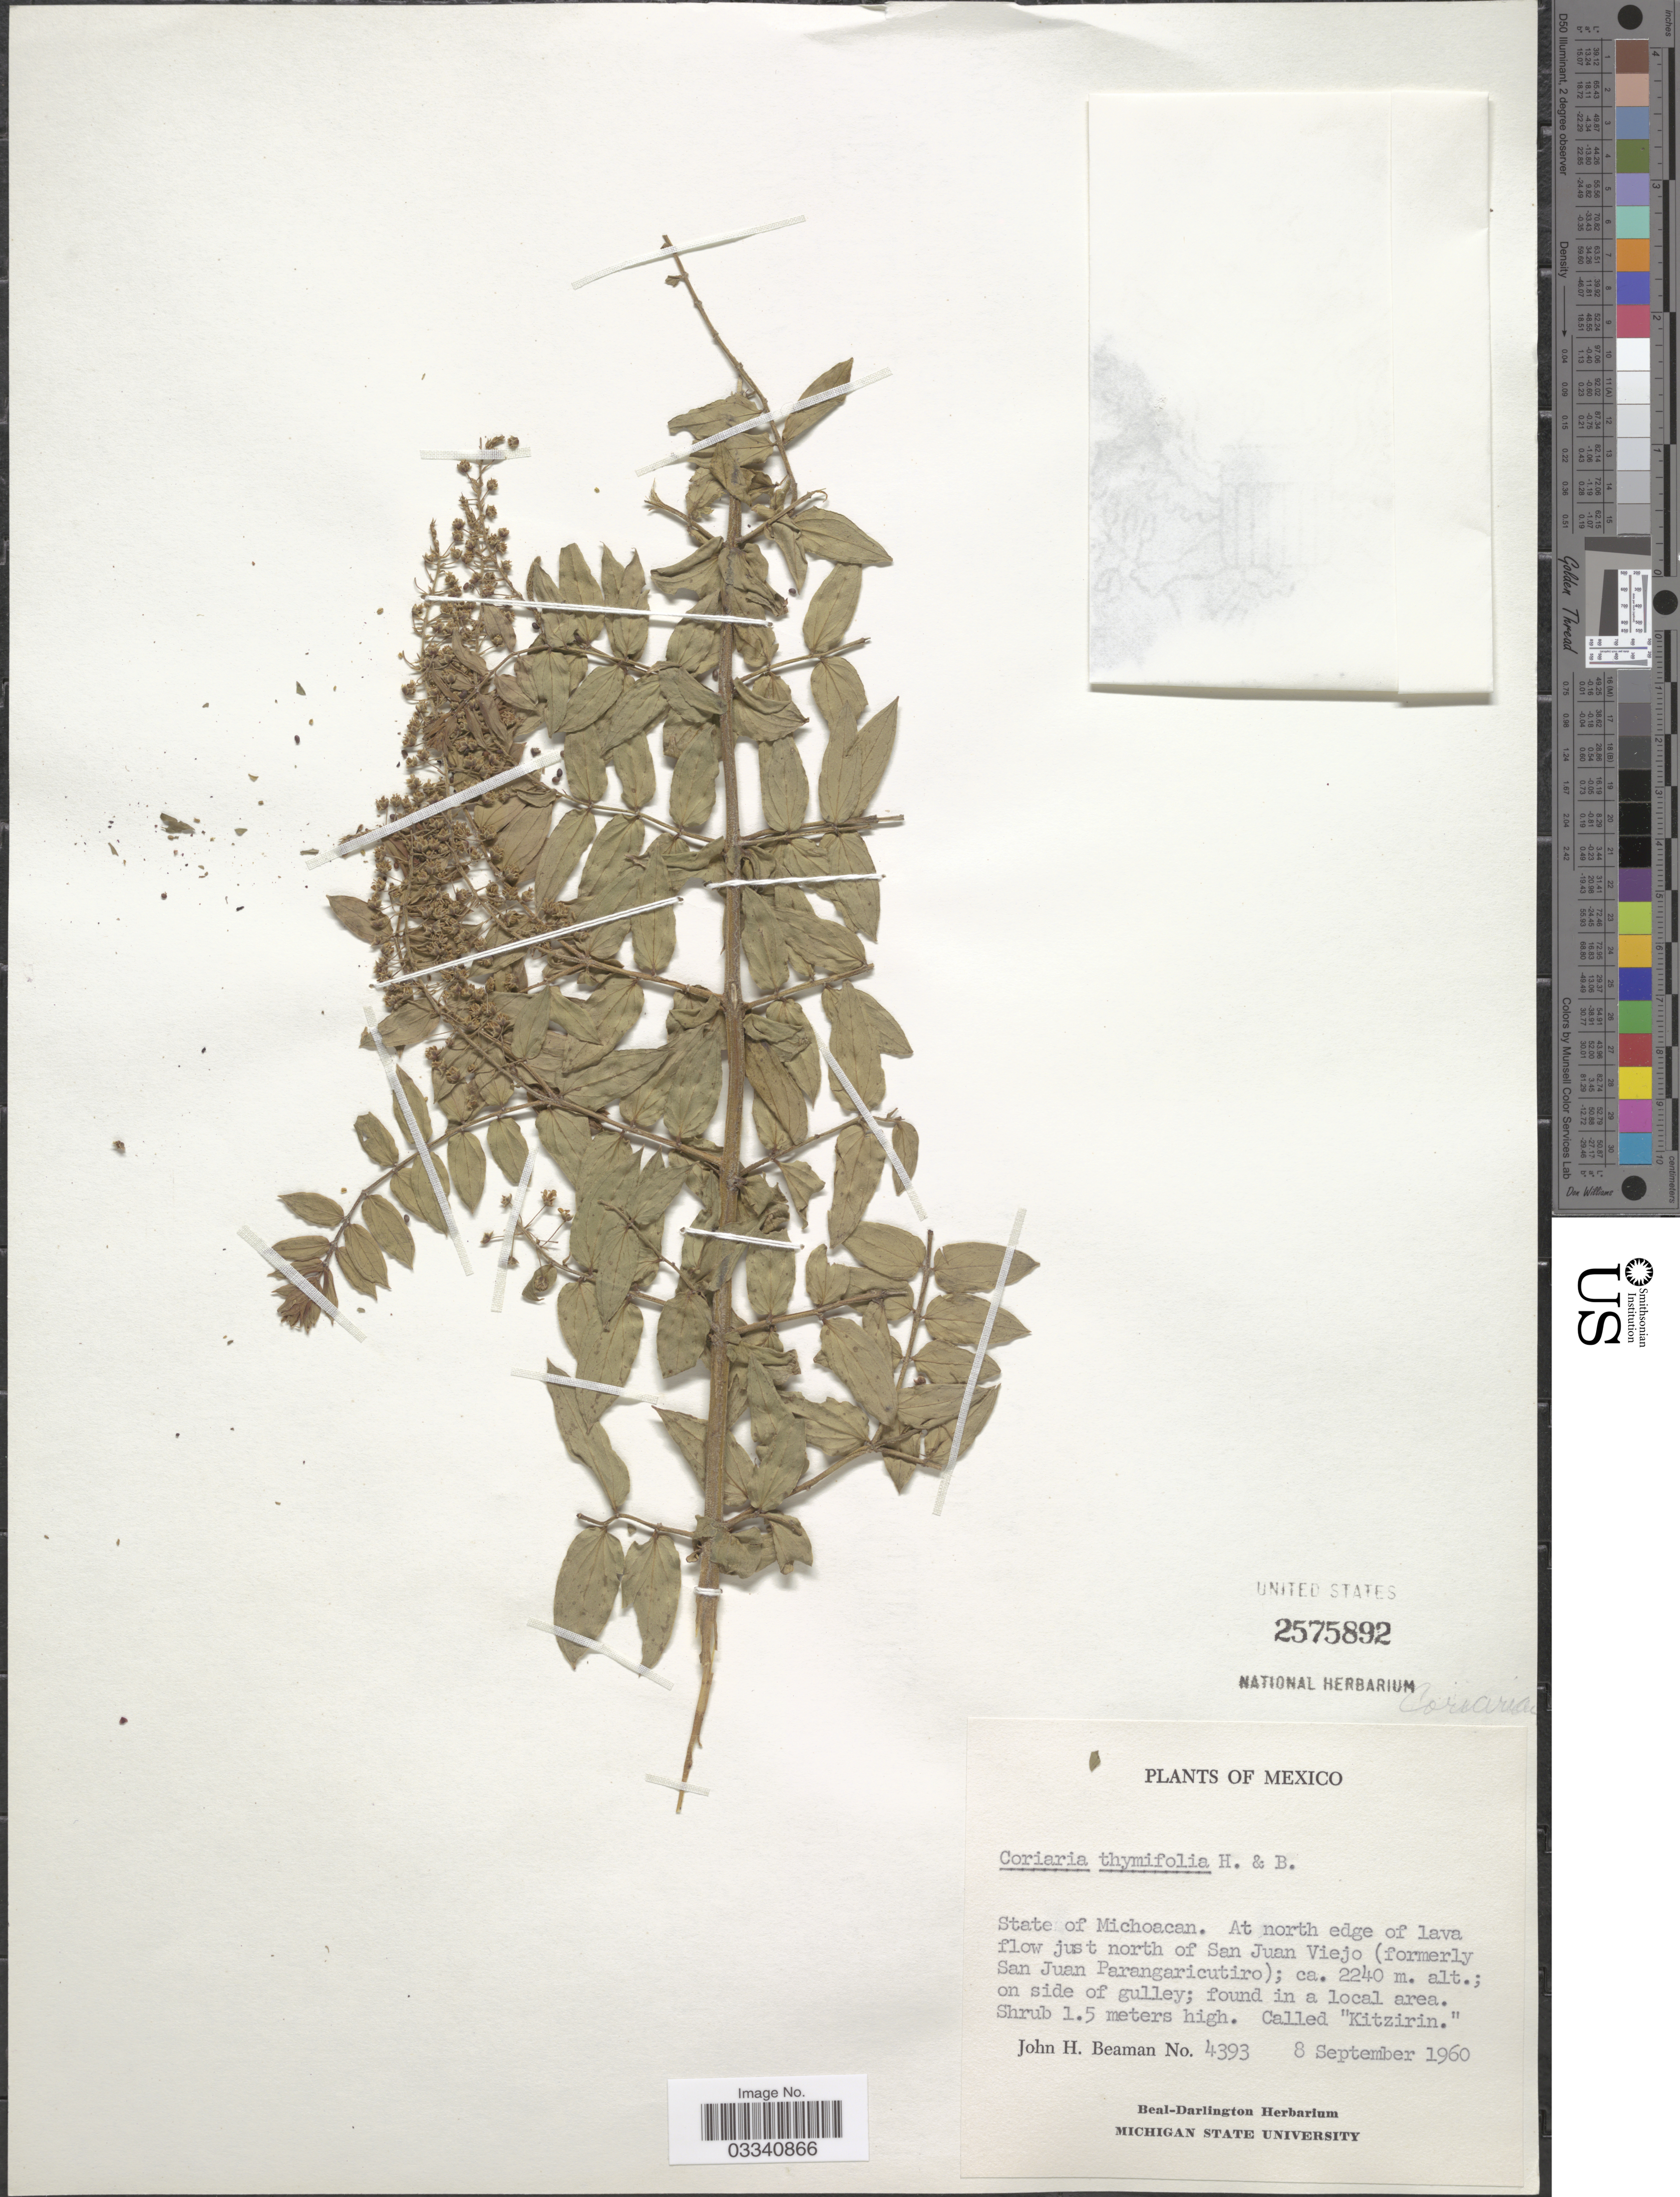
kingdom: Plantae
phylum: Tracheophyta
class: Magnoliopsida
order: Cucurbitales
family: Coriariaceae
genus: Coriaria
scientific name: Coriaria ruscifolia subsp. microphylla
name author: (Poir.) L.E. Skog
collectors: J. H. Beaman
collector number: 4393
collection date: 1960-09-08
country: Mexico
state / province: Michoacán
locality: At north edge of lava flow just north of San Juan Viejo (formerly San Juan Parangaricutiro).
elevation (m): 2240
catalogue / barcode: US 2575892